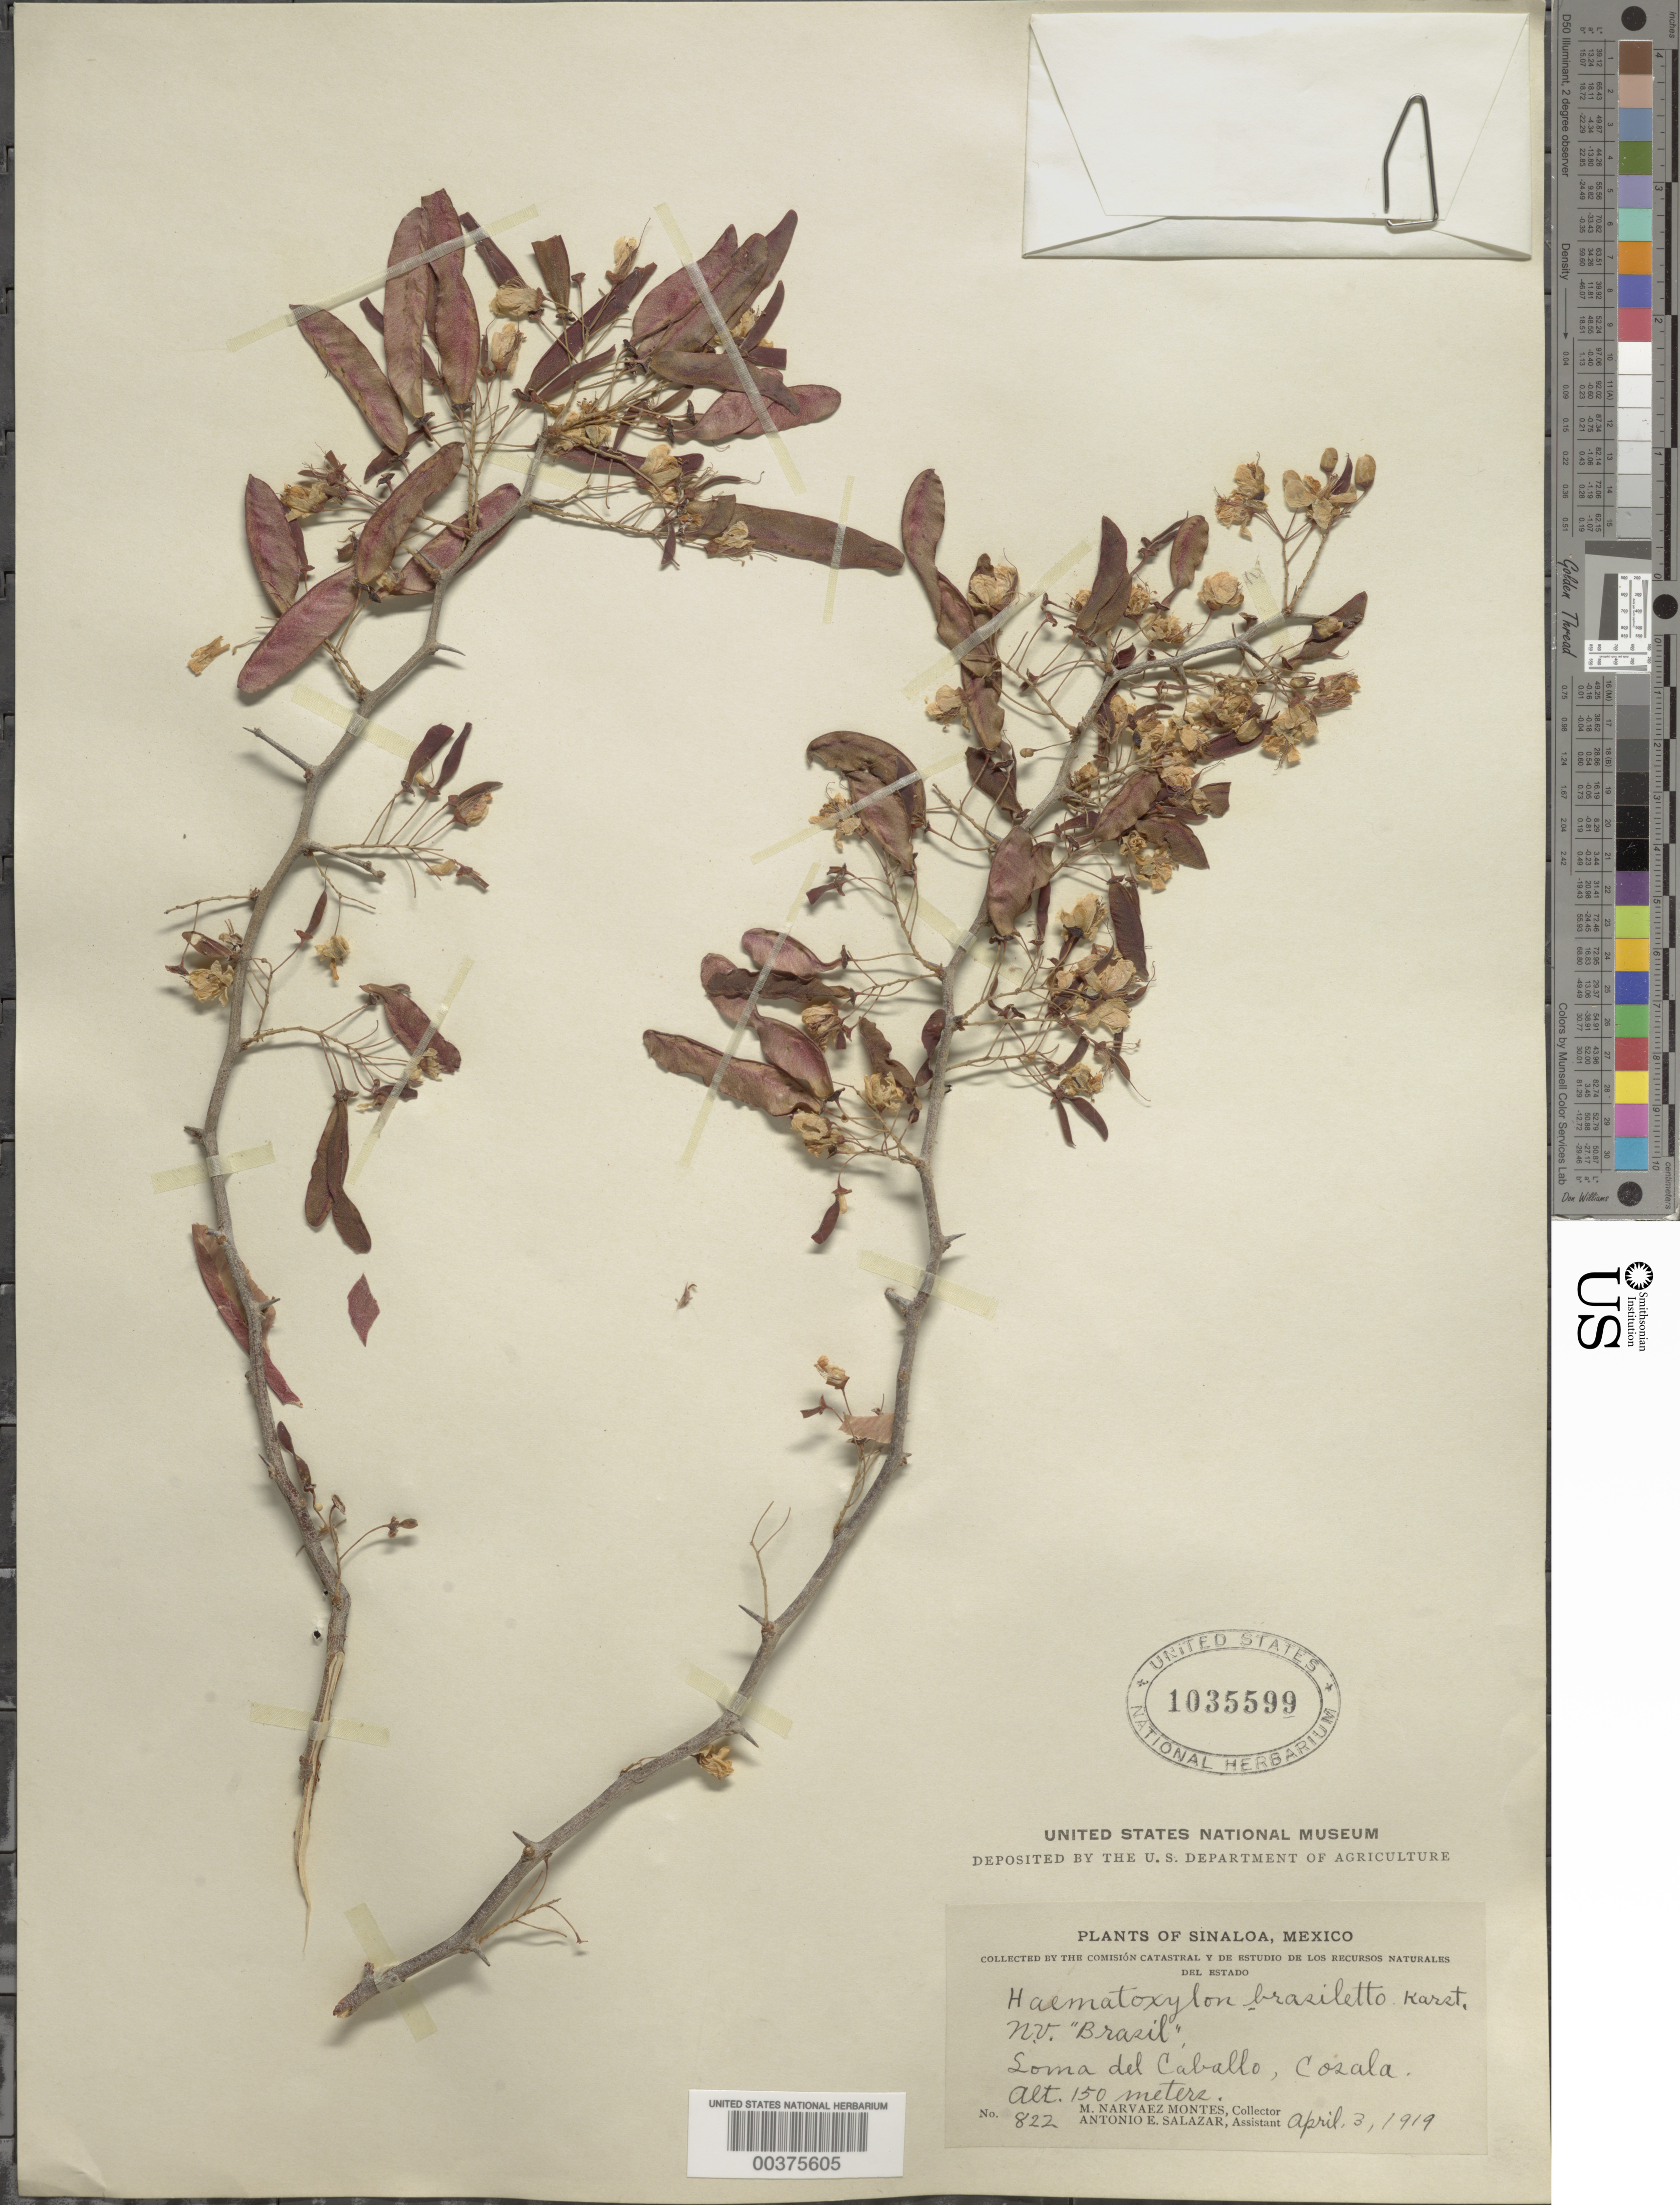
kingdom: Plantae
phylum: Tracheophyta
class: Magnoliopsida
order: Fabales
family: Fabaceae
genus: Haematoxylum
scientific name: Haematoxylum brasiletto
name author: H. Karst.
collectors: M. Montes & A. E. Salazar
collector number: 822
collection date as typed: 03 Apr 1919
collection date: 1919-04-03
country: Mexico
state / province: Sinaloa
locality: Soma del caballo, cosala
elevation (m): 150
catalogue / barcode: US 1035599